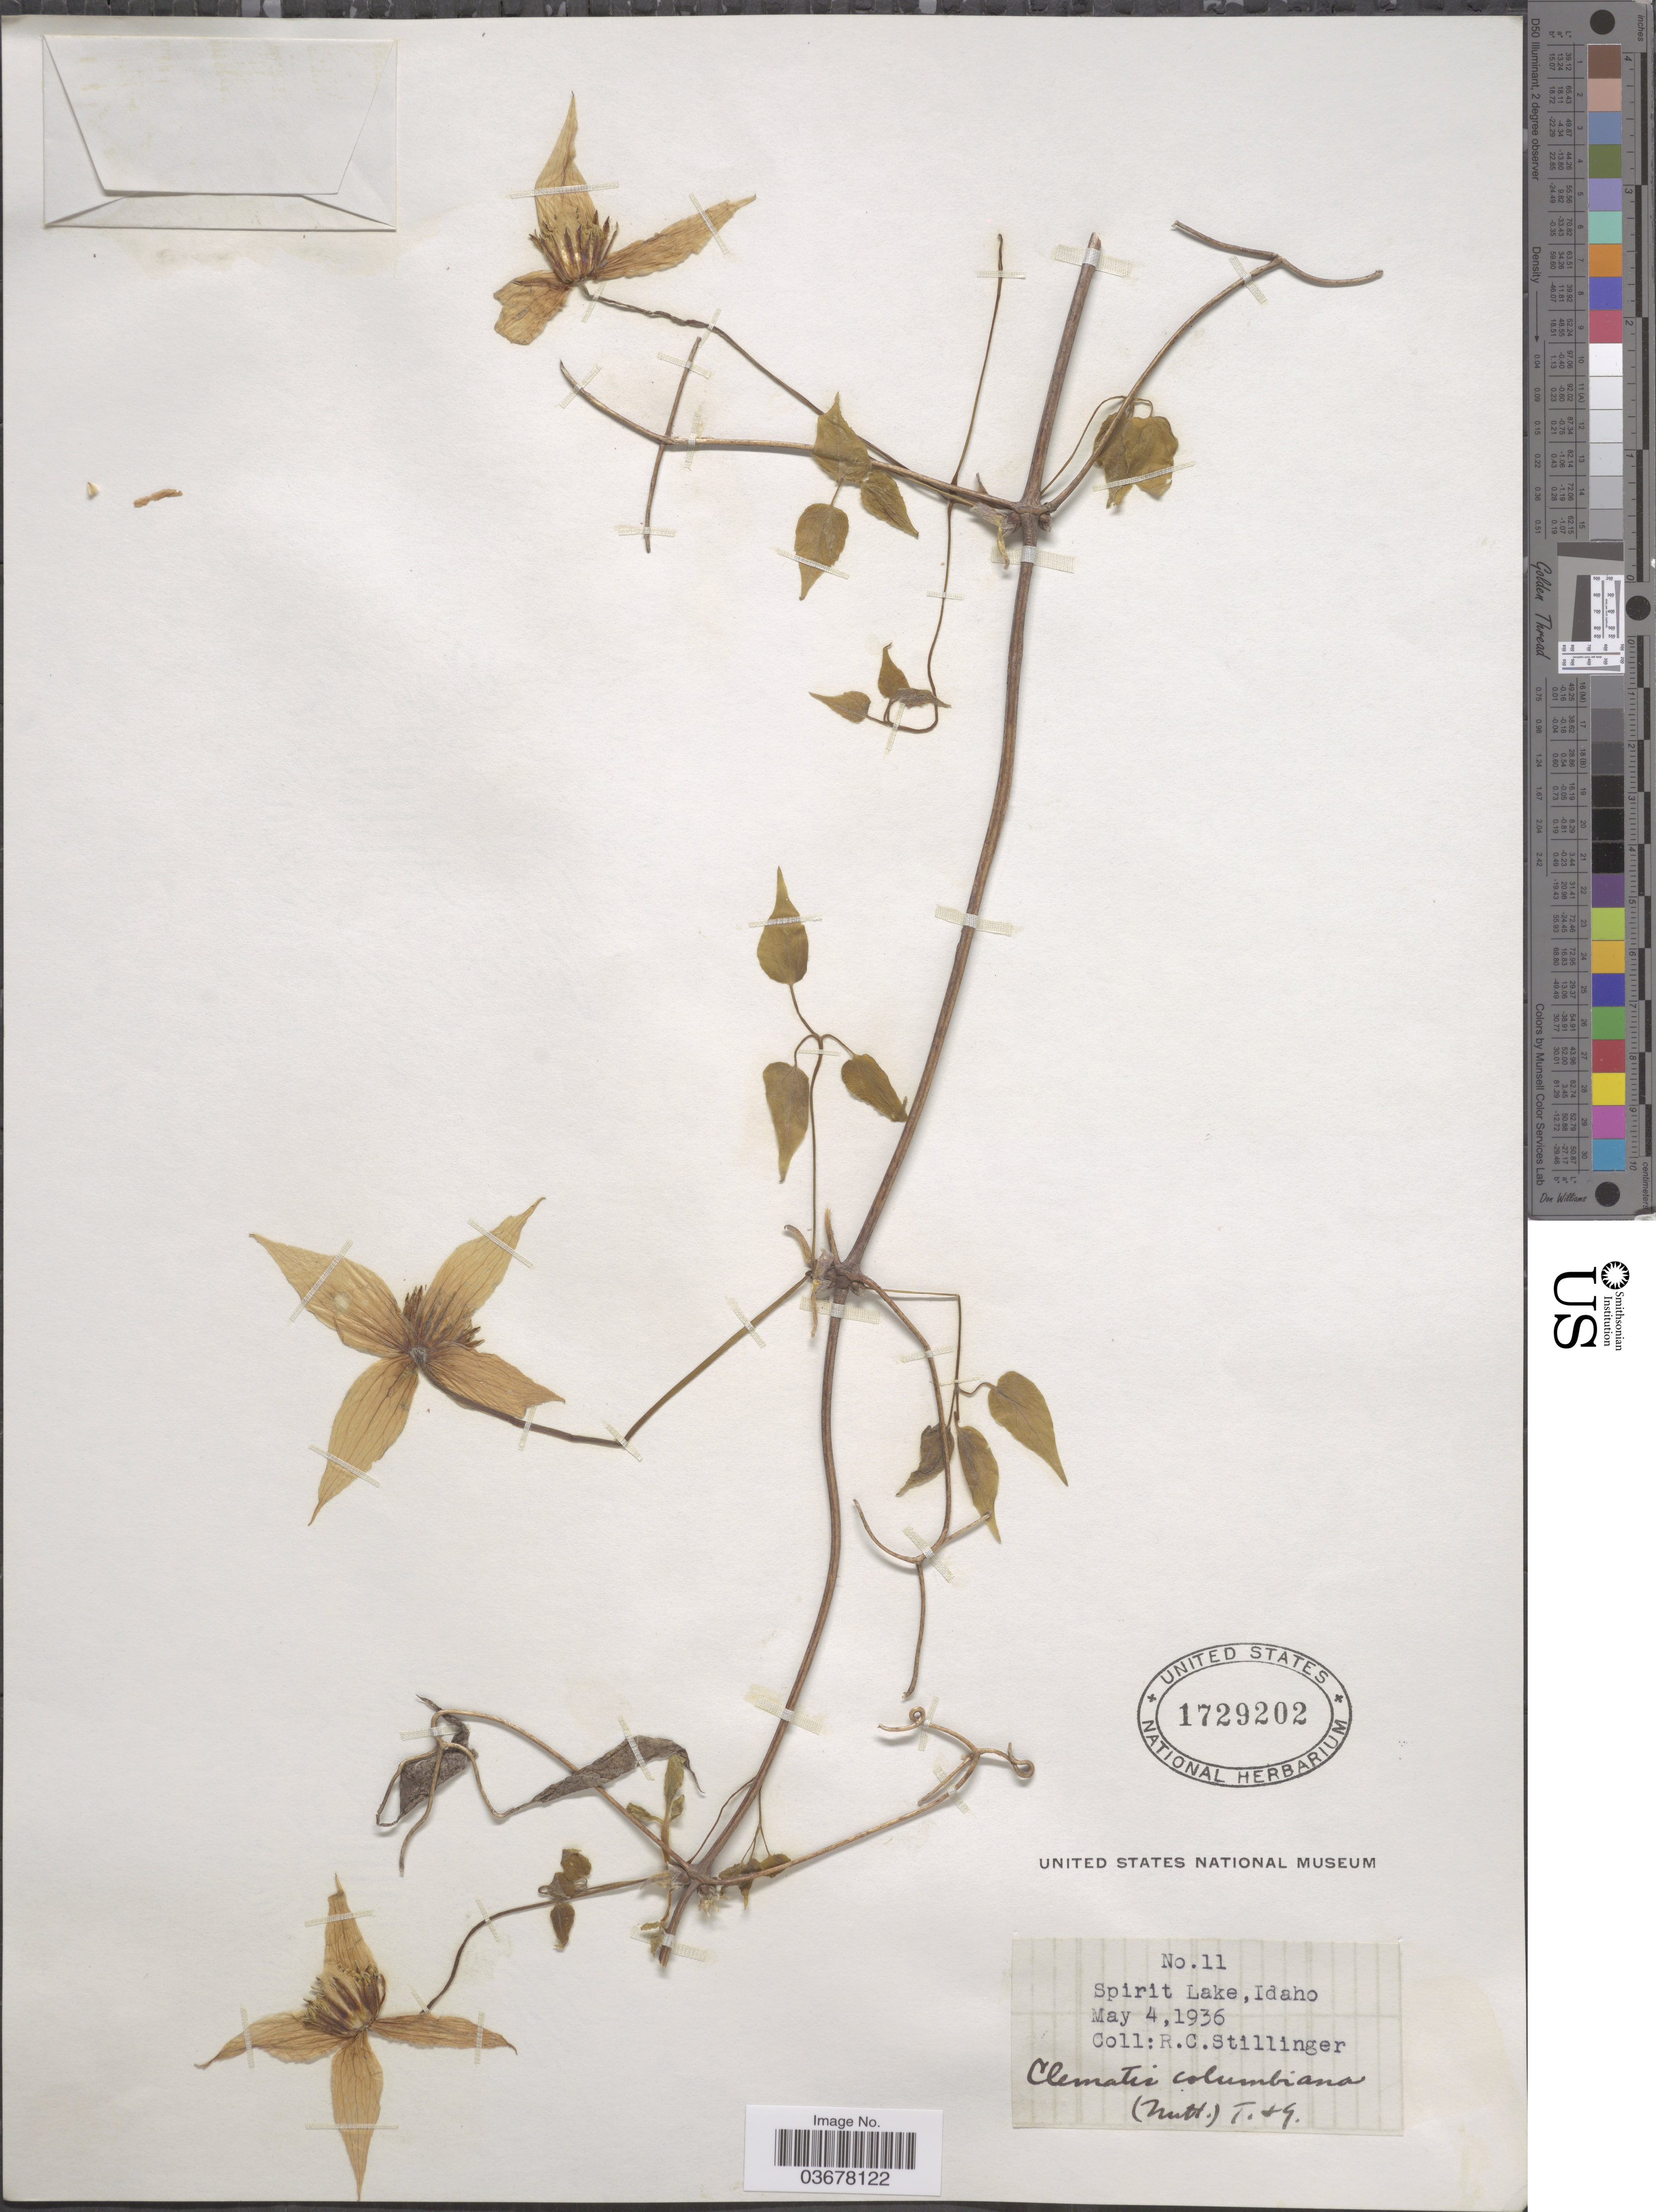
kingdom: Plantae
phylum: Tracheophyta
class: Magnoliopsida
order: Ranunculales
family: Ranunculaceae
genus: Clematis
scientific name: Clematis occidentalis var. grosseserrata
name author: (Rydb.) J.S. Pringle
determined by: Strong, M. T., (US), Smithsonian Institution - National Museum of Natural History (UNITED STATES)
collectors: R. Stillinger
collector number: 11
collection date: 1936-05-04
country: United States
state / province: Idaho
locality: Spirit Lake.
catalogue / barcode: US 1729202